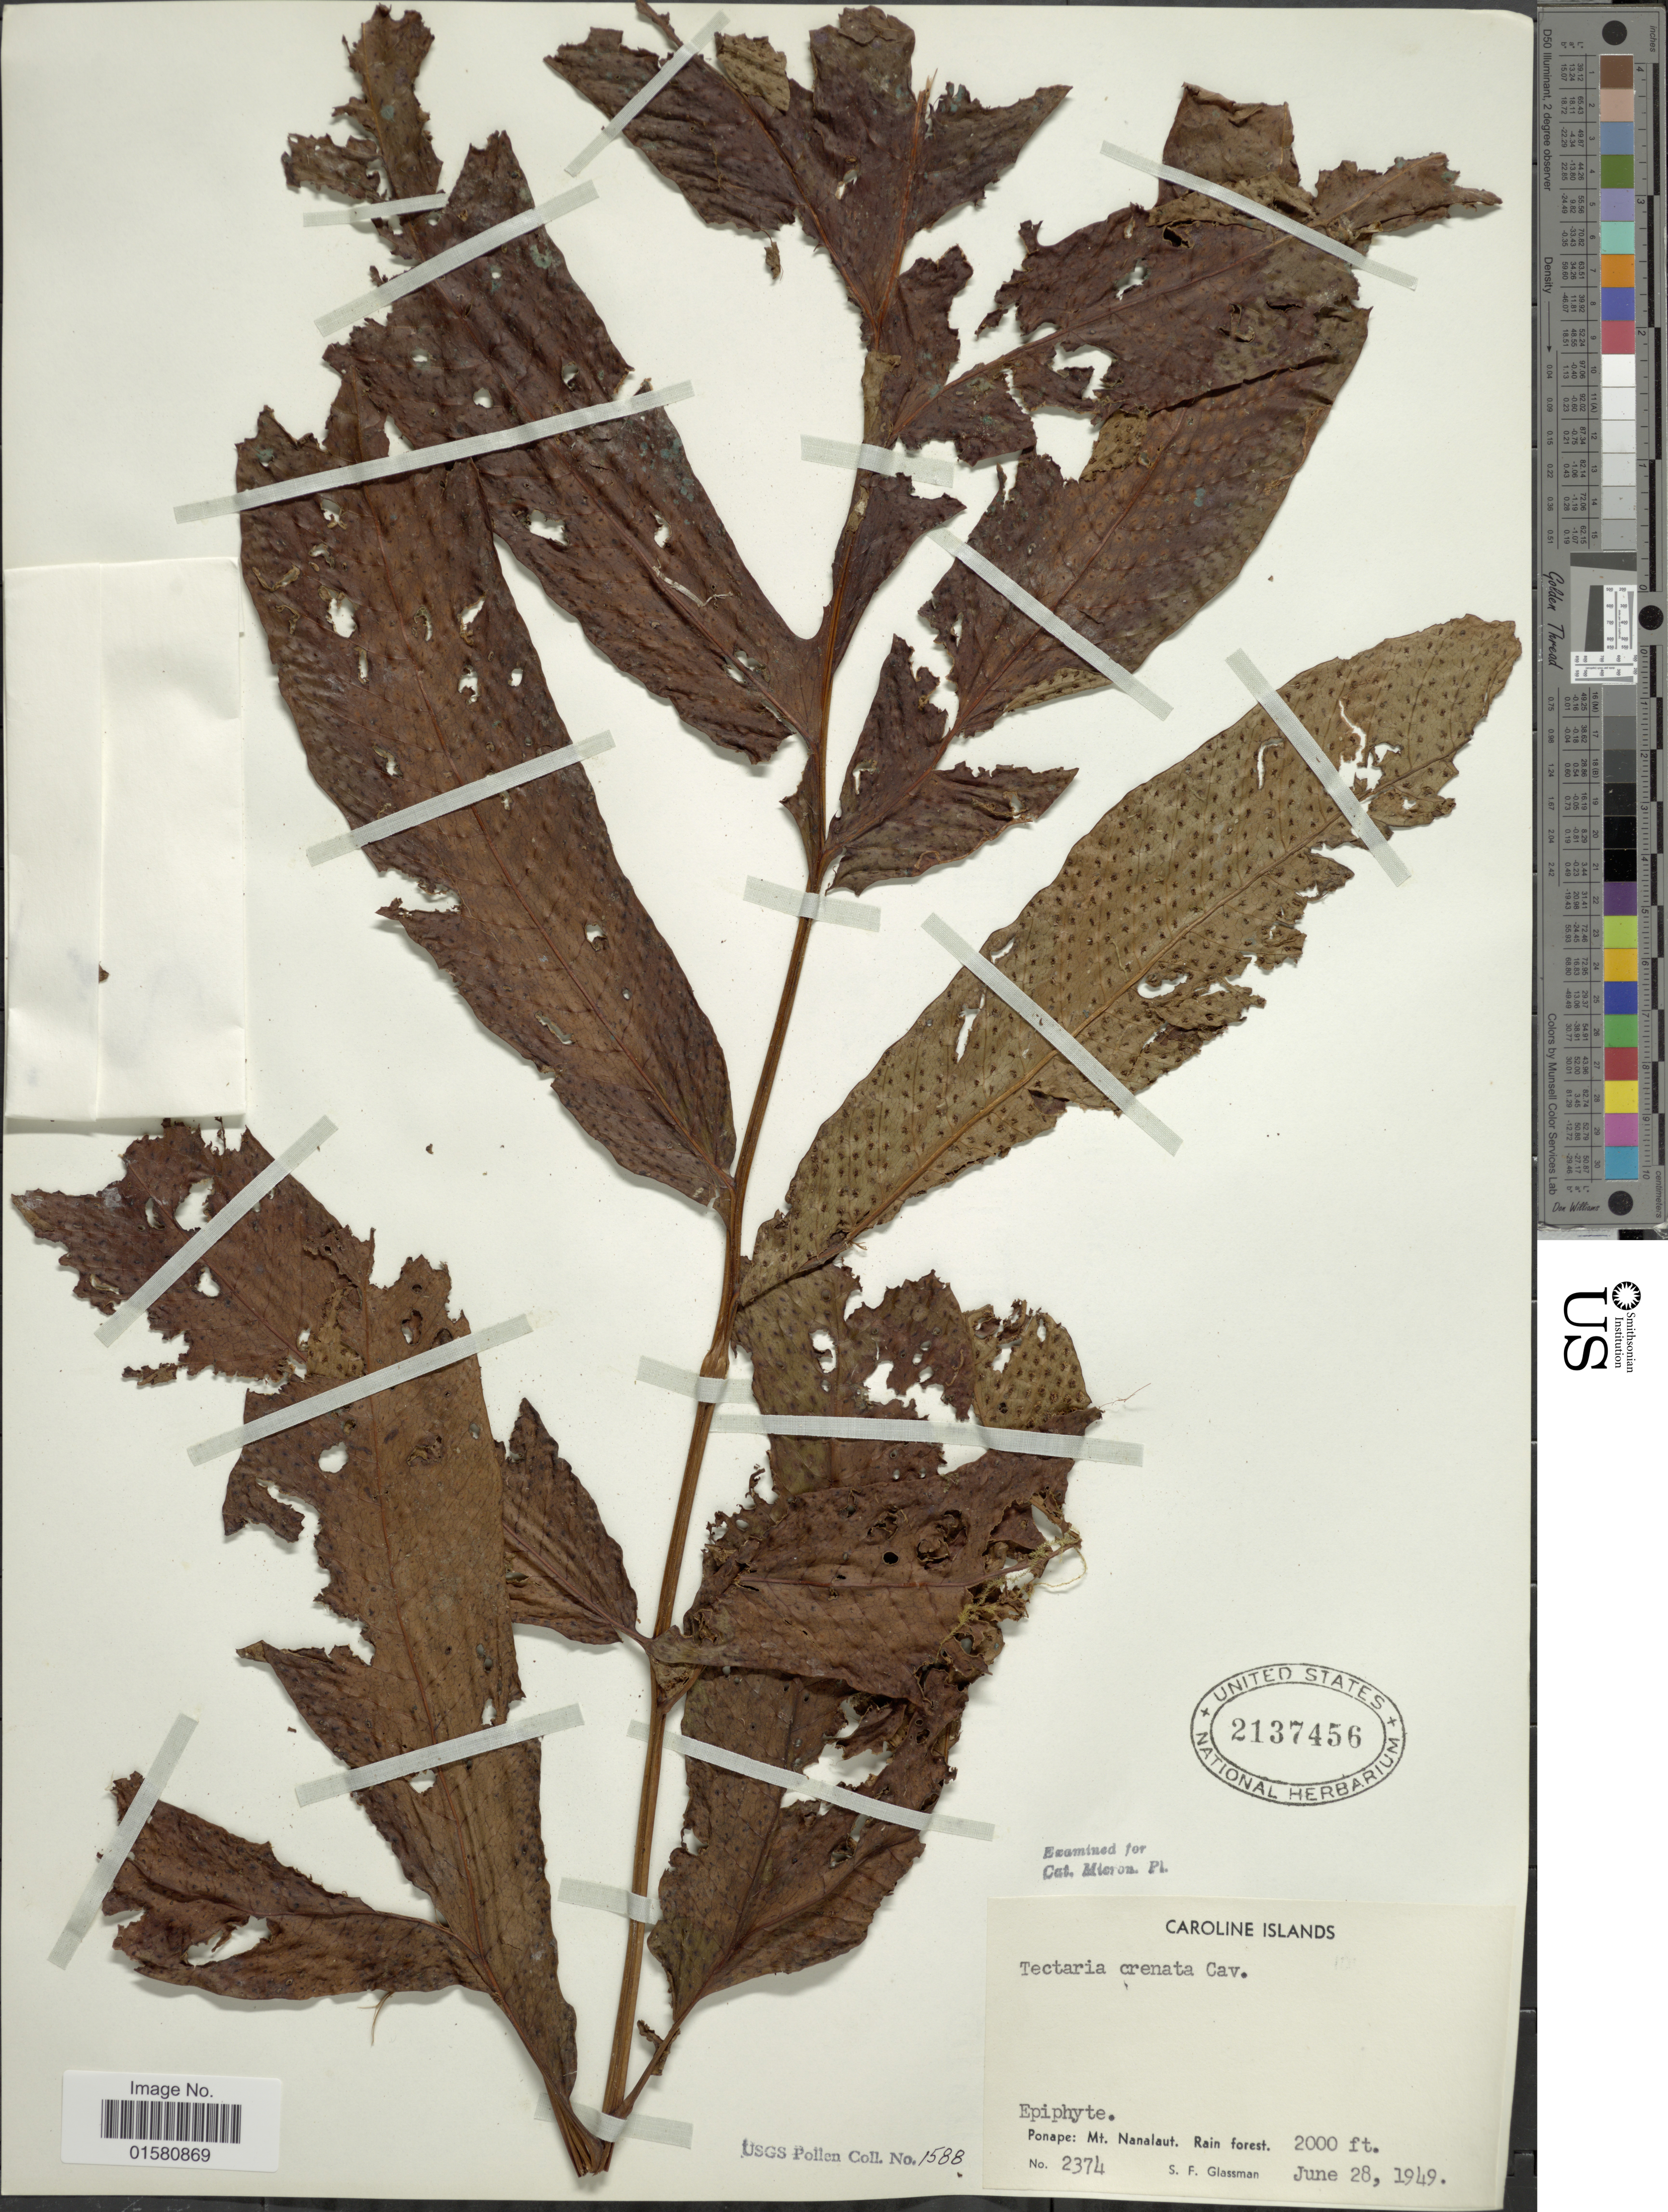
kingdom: Plantae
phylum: Tracheophyta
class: Polypodiopsida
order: Polypodiales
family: Tectariaceae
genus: Tectaria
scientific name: Tectaria crenata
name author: Cav.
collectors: S. F. Glassman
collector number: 2374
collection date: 1949-06-28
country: Micronesia, Federated States of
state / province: Pohnpei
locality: Ponape: Mt. Nanalaut. Rain forest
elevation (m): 610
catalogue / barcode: US 2137456